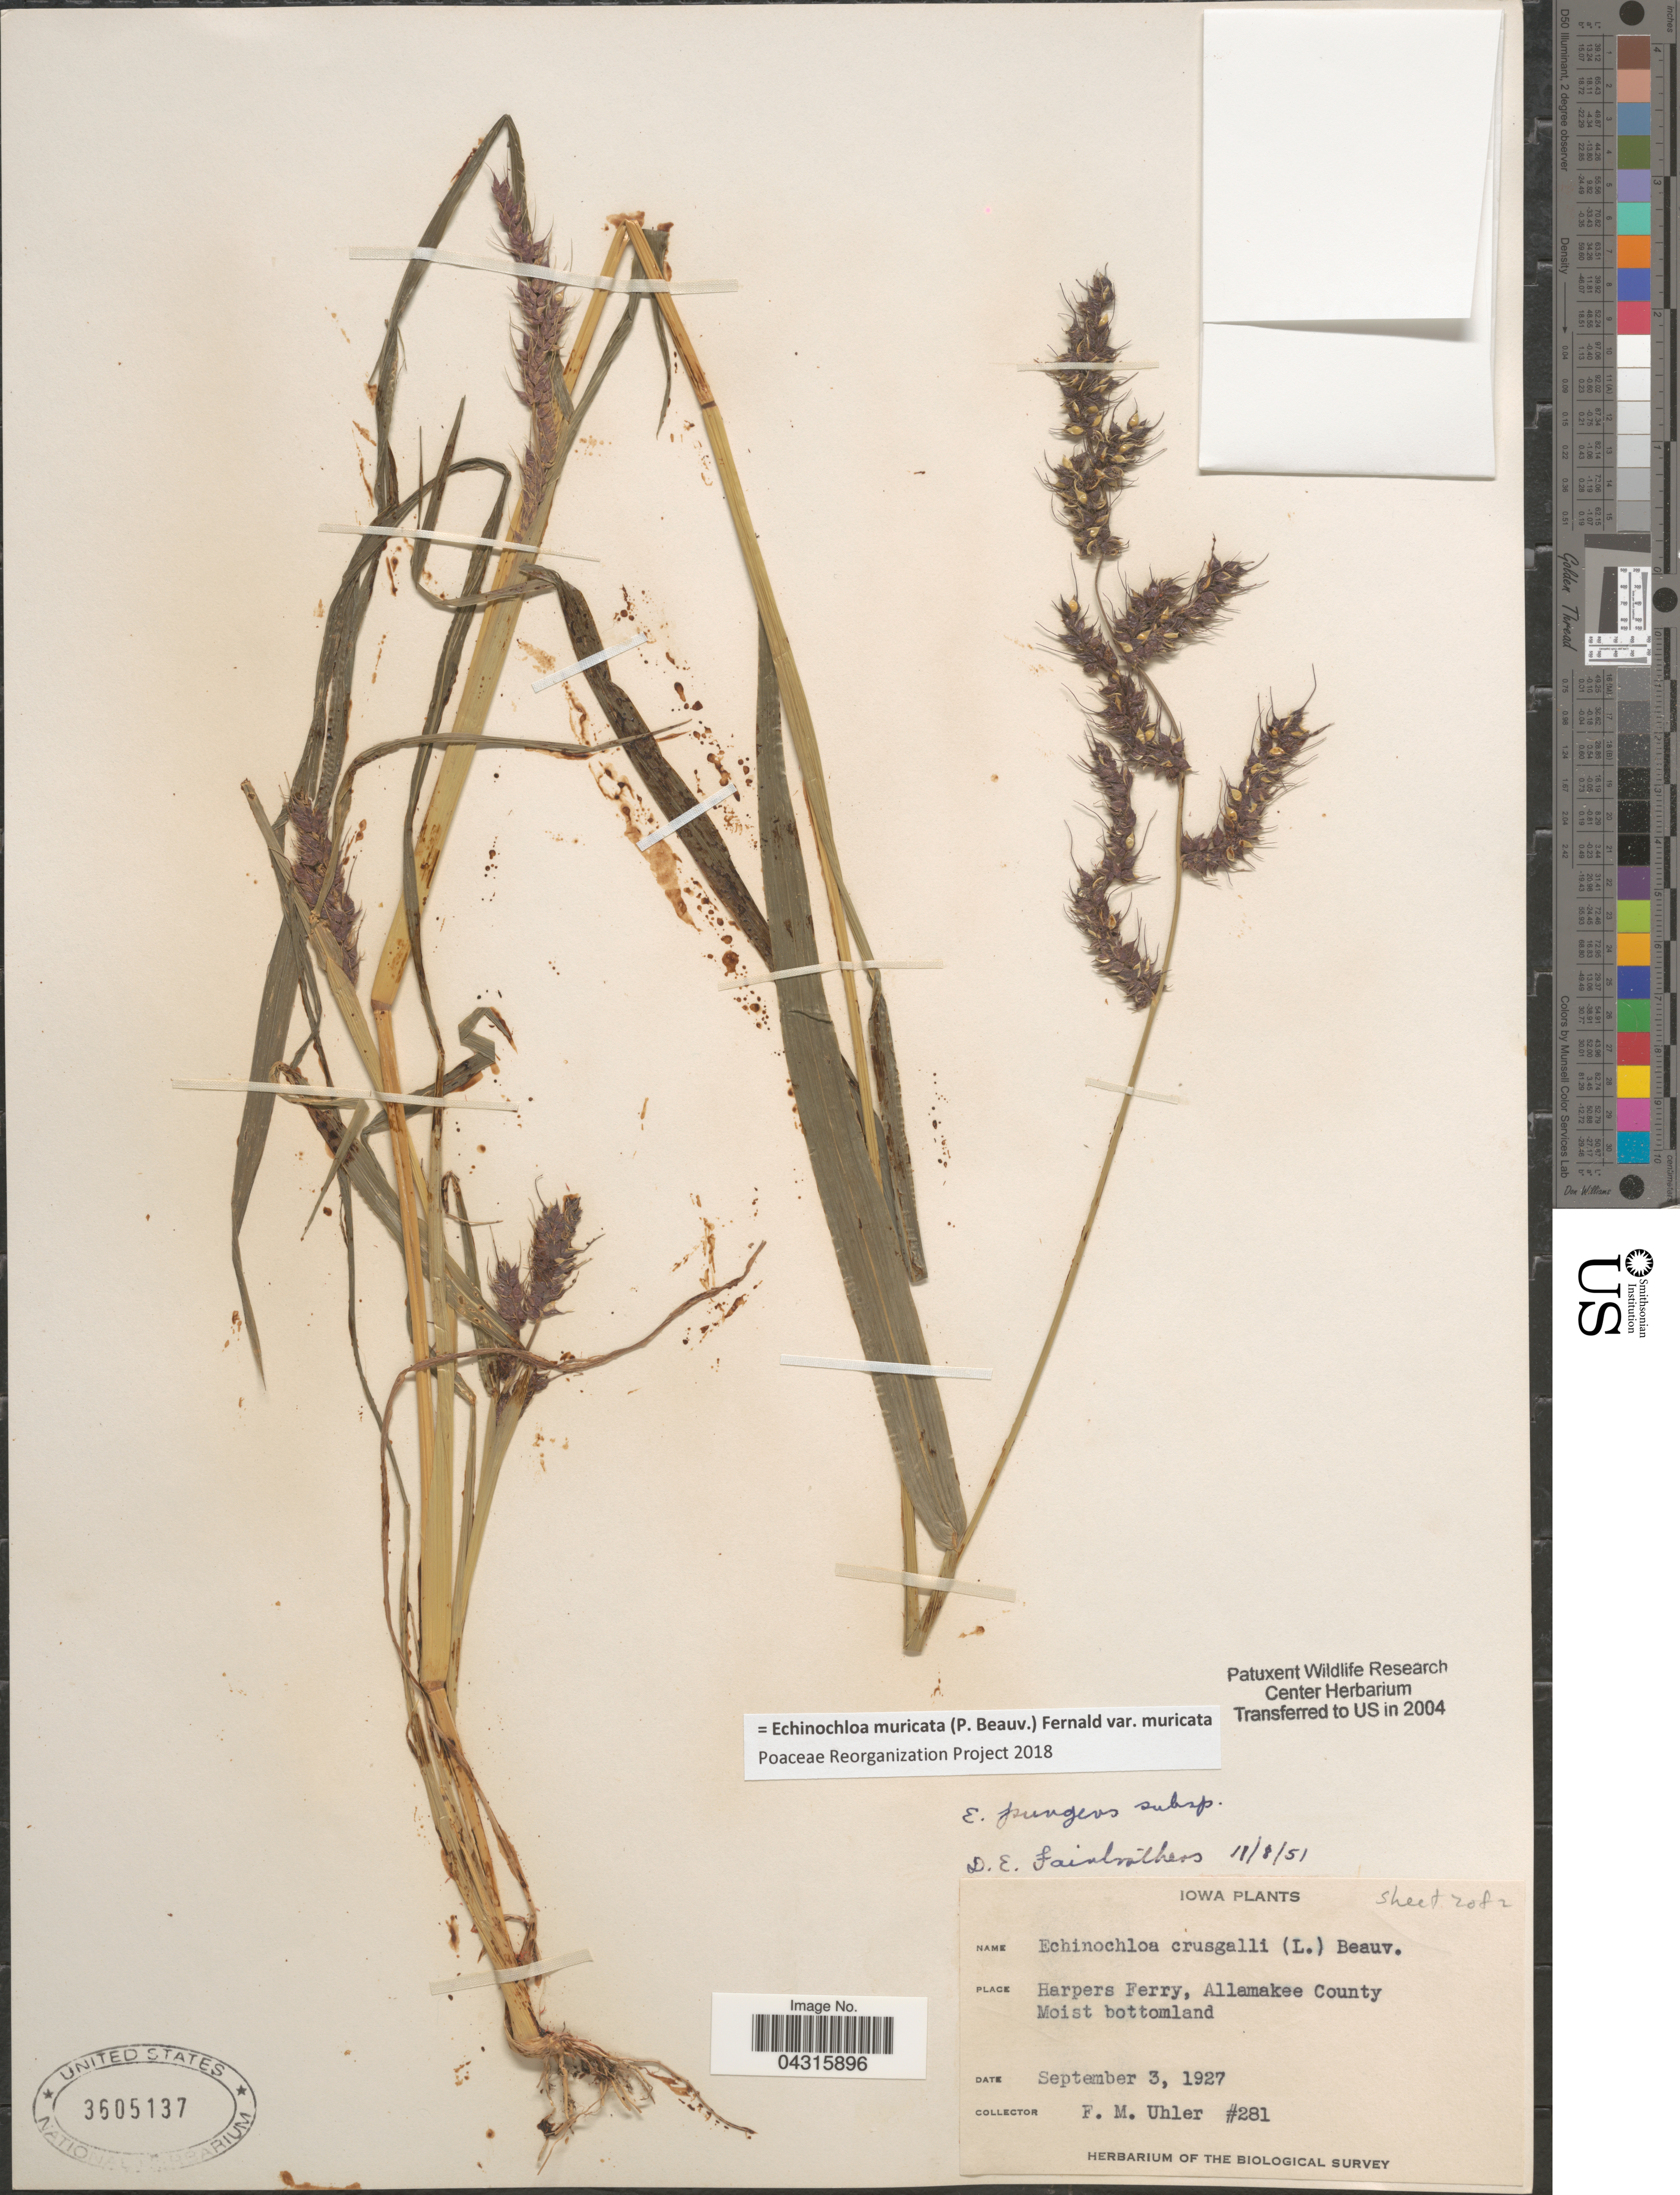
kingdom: Plantae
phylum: Tracheophyta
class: Liliopsida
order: Poales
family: Poaceae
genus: Echinochloa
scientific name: Echinochloa muricata var. muricata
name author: (P. Beauv.) Fernald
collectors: F. M. Uhler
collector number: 281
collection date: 1927-09-03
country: United States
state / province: Iowa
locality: Harpers Ferry, Allamakee County. Moist bottomland. The Biological Survey.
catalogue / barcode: US 3605137